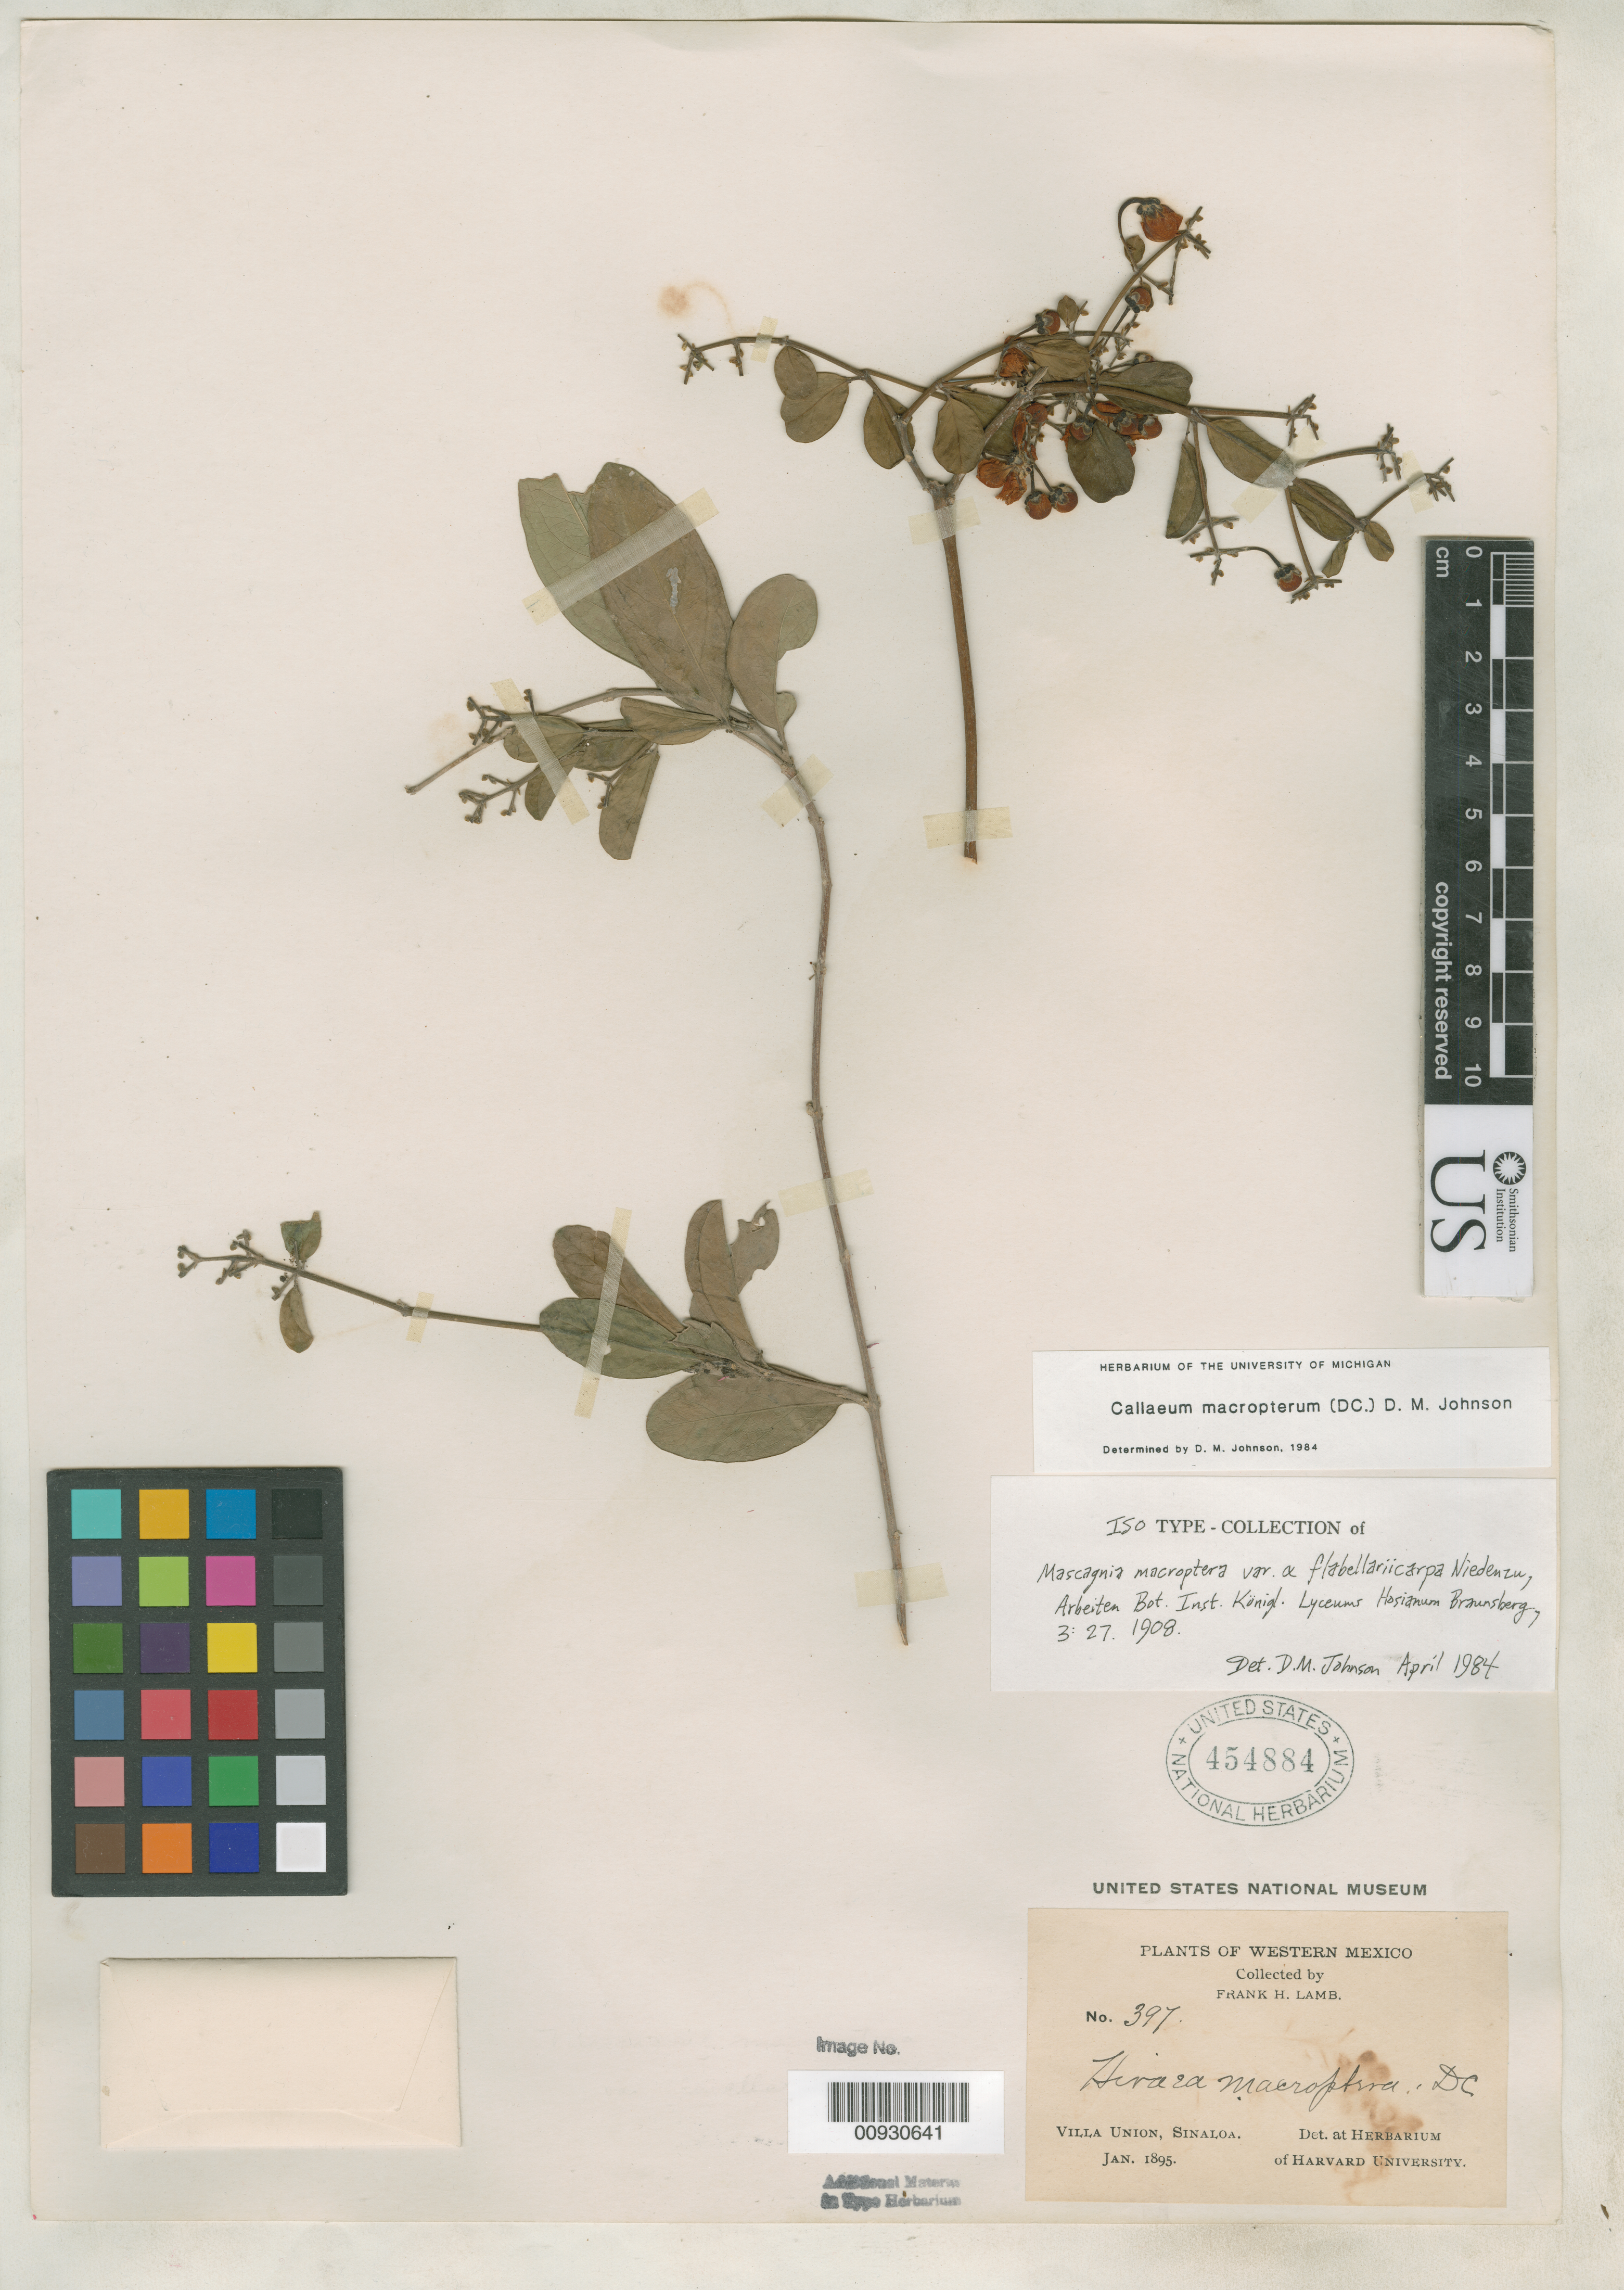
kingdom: Plantae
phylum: Tracheophyta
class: Magnoliopsida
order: Malpighiales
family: Malpighiaceae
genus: Mascagnia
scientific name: Mascagnia macroptera var. flabellariicarpa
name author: Nied.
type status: Isotype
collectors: F. H. Lamb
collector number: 397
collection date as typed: Jan 1895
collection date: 1895-01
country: Mexico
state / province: Sinaloa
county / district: Mazatlán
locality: Villa Unión.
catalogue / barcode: US 454884